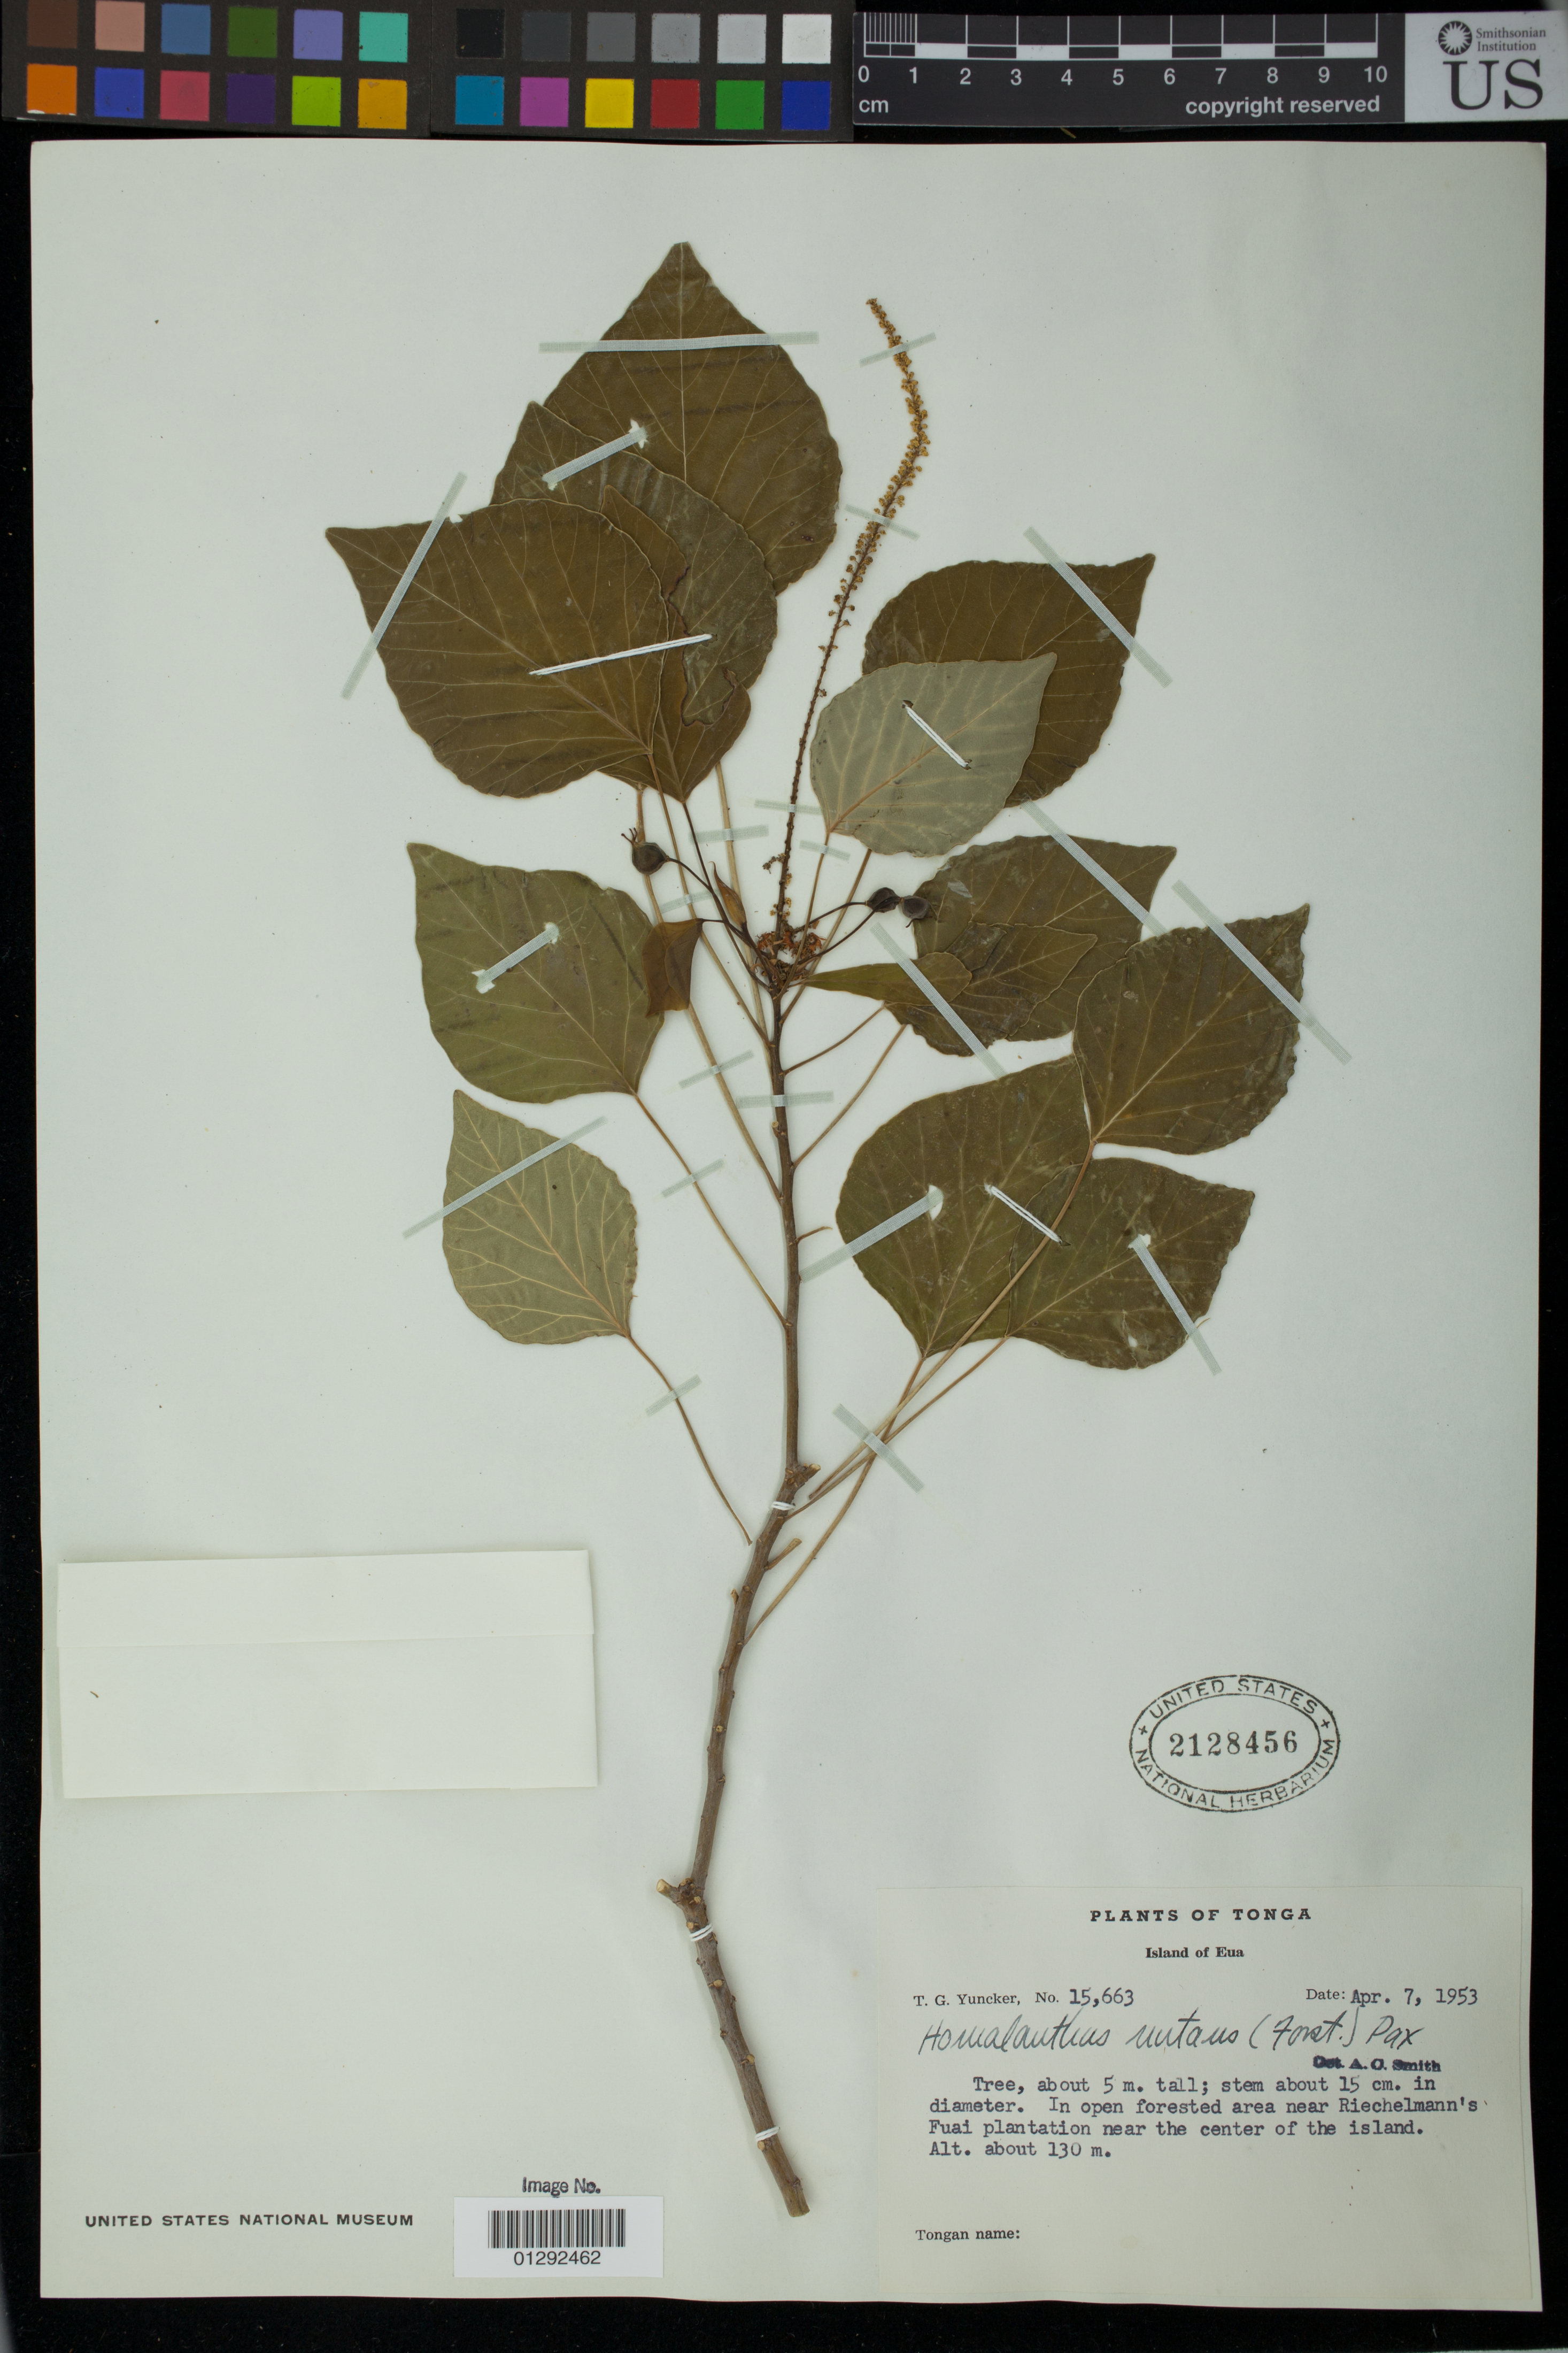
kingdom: Plantae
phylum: Tracheophyta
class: Magnoliopsida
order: Malpighiales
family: Euphorbiaceae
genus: Homalanthus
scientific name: Homalanthus nutans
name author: (G. Forst.) Guill.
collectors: T. G. Yuncker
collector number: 15663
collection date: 1953-04-07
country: Tonga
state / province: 'Eua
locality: In open forested area near Riechelmann's Fuai plantation near the center of the island.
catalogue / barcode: US 2128456